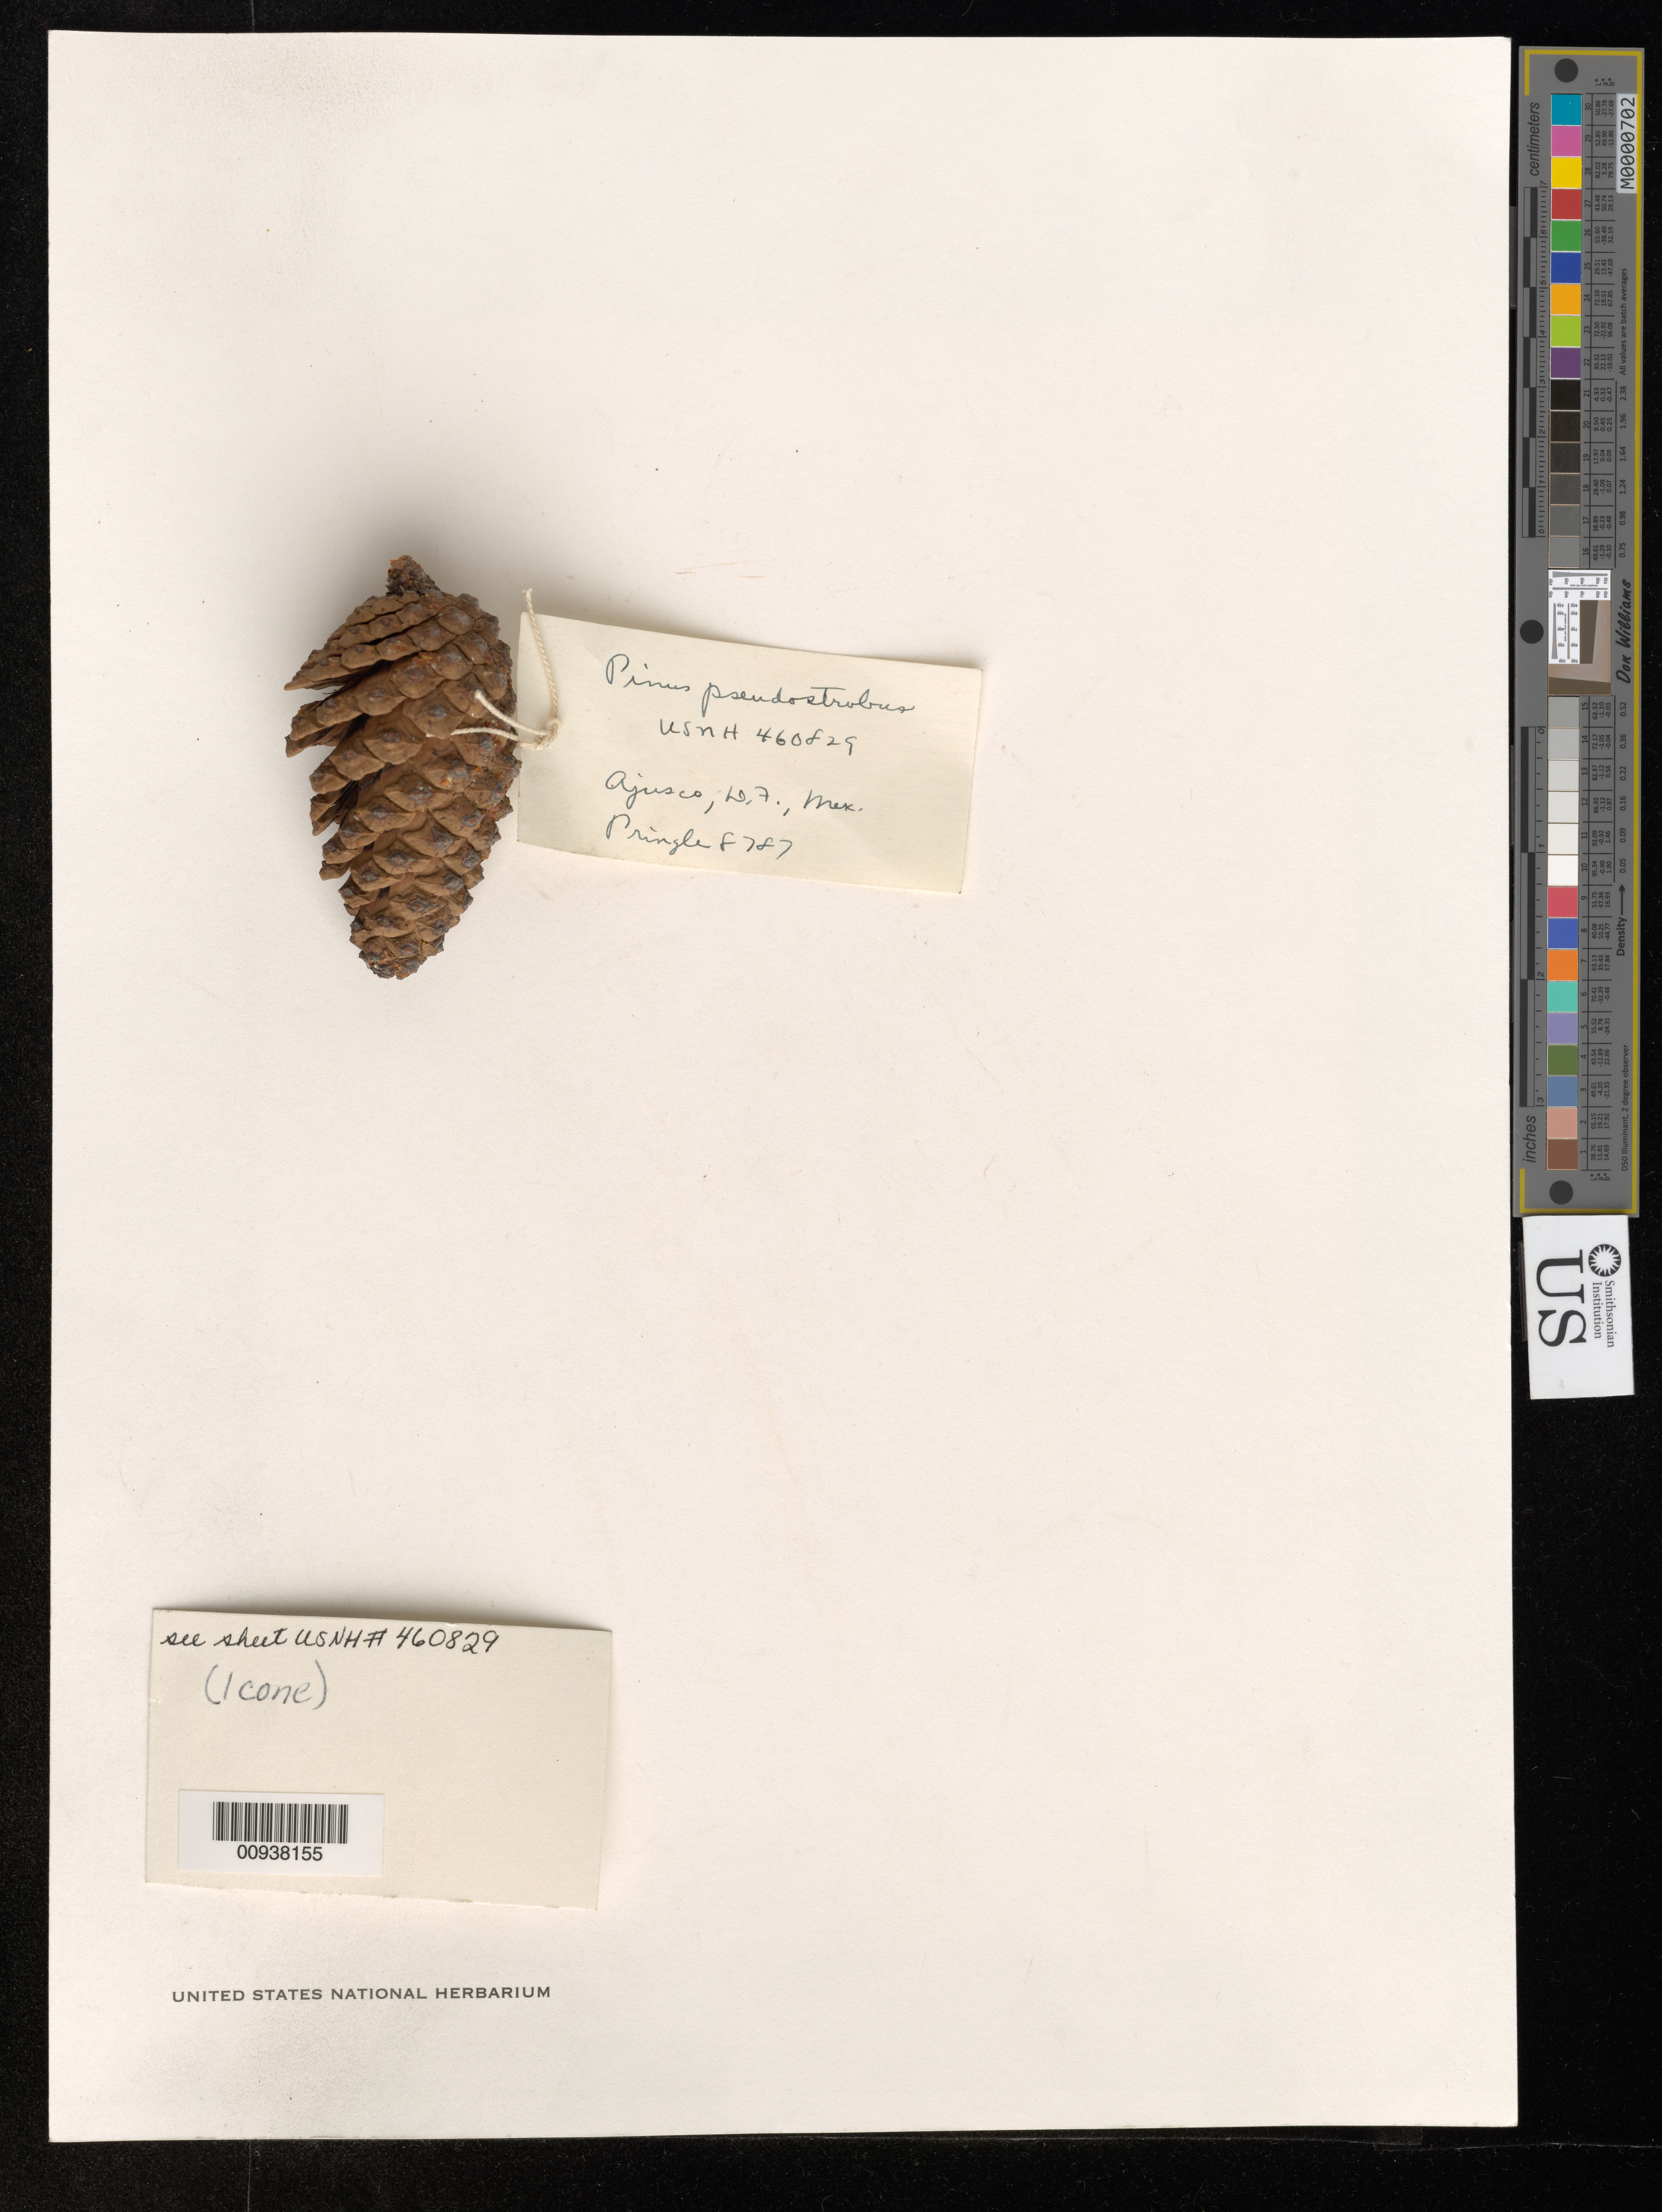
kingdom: Plantae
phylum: Tracheophyta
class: Pinopsida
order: Pinales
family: Pinaceae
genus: Pinus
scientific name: Pinus pseudostrobus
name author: Lindl.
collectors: C. G. Pringle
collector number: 8787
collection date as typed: Nov 1903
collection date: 1903-11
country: Mexico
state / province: Distrito Federal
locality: Base of Sierra de Ajusco at Eslaba.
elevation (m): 2377